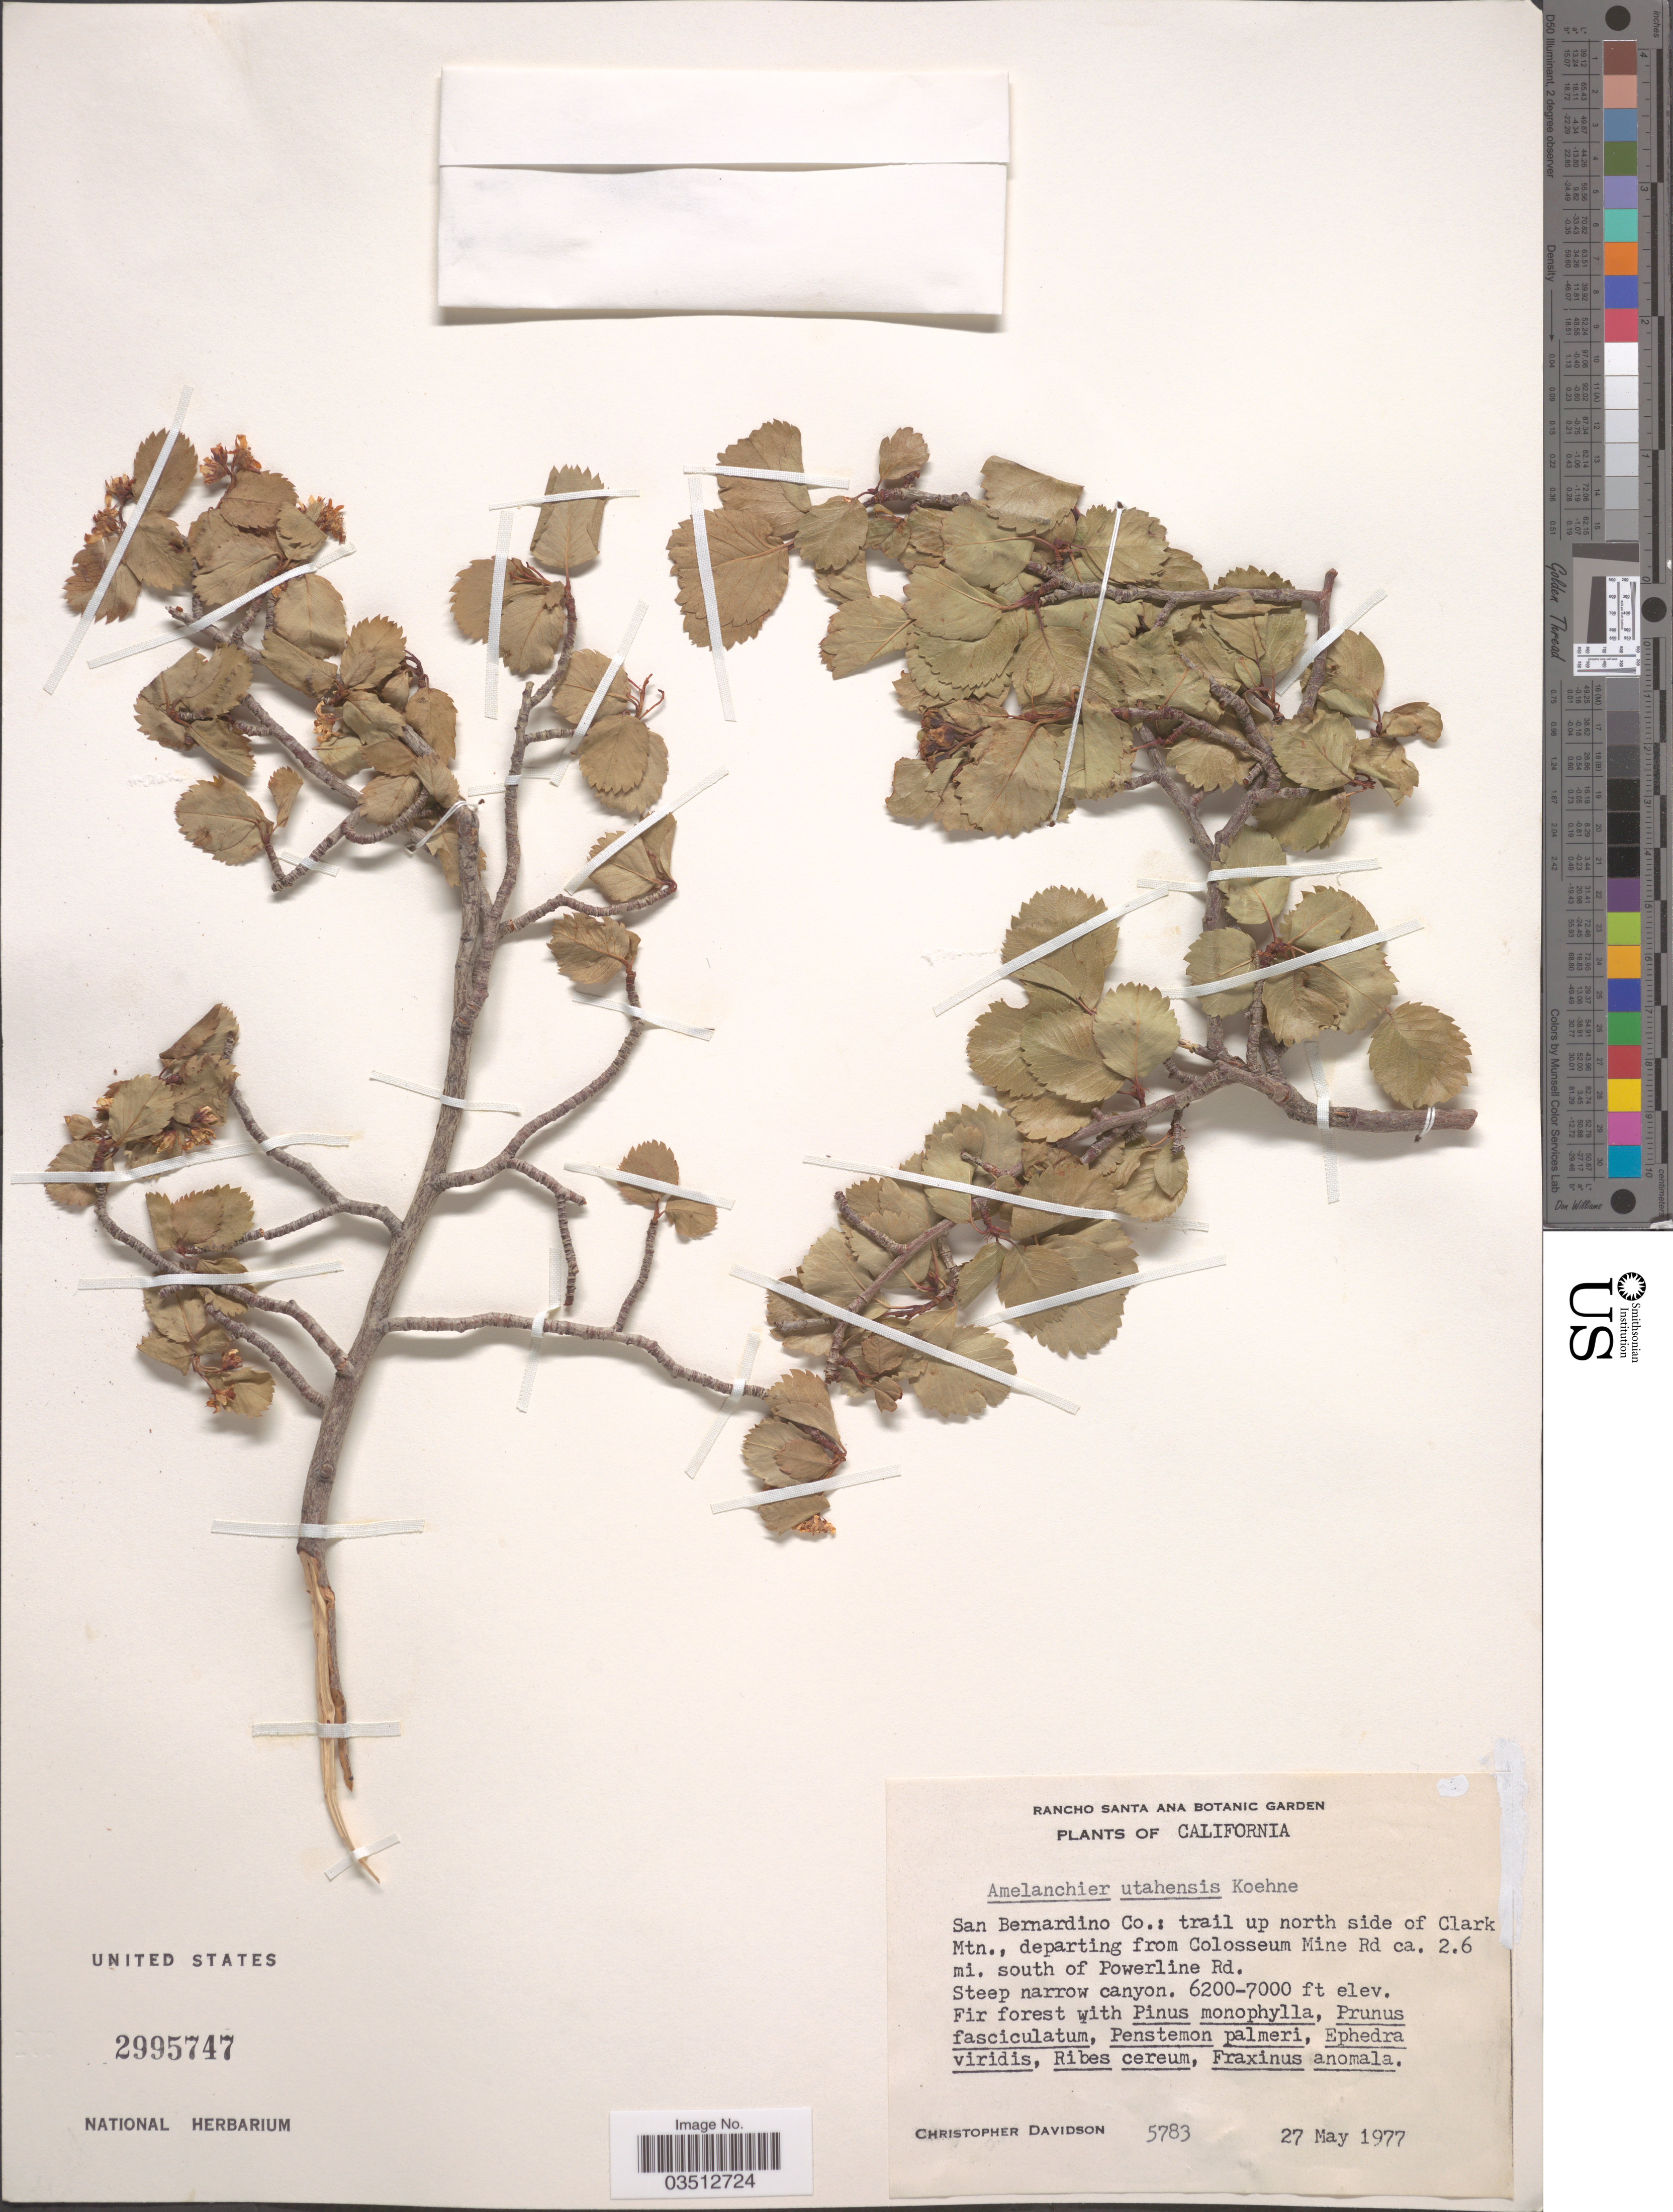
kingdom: Plantae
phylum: Tracheophyta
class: Magnoliopsida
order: Rosales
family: Rosaceae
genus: Amelanchier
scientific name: Amelanchier utahensis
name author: Koehne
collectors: C. Davidson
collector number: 5783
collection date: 1977-05-27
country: United States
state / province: California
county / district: San Bernardino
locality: San Bernardino Co.: trail up north side of Clark Mtn., departing from Colosseum Mine Rd ca. 2.6 mi. south of Powerline Rd.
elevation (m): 1890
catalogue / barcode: US 2995747